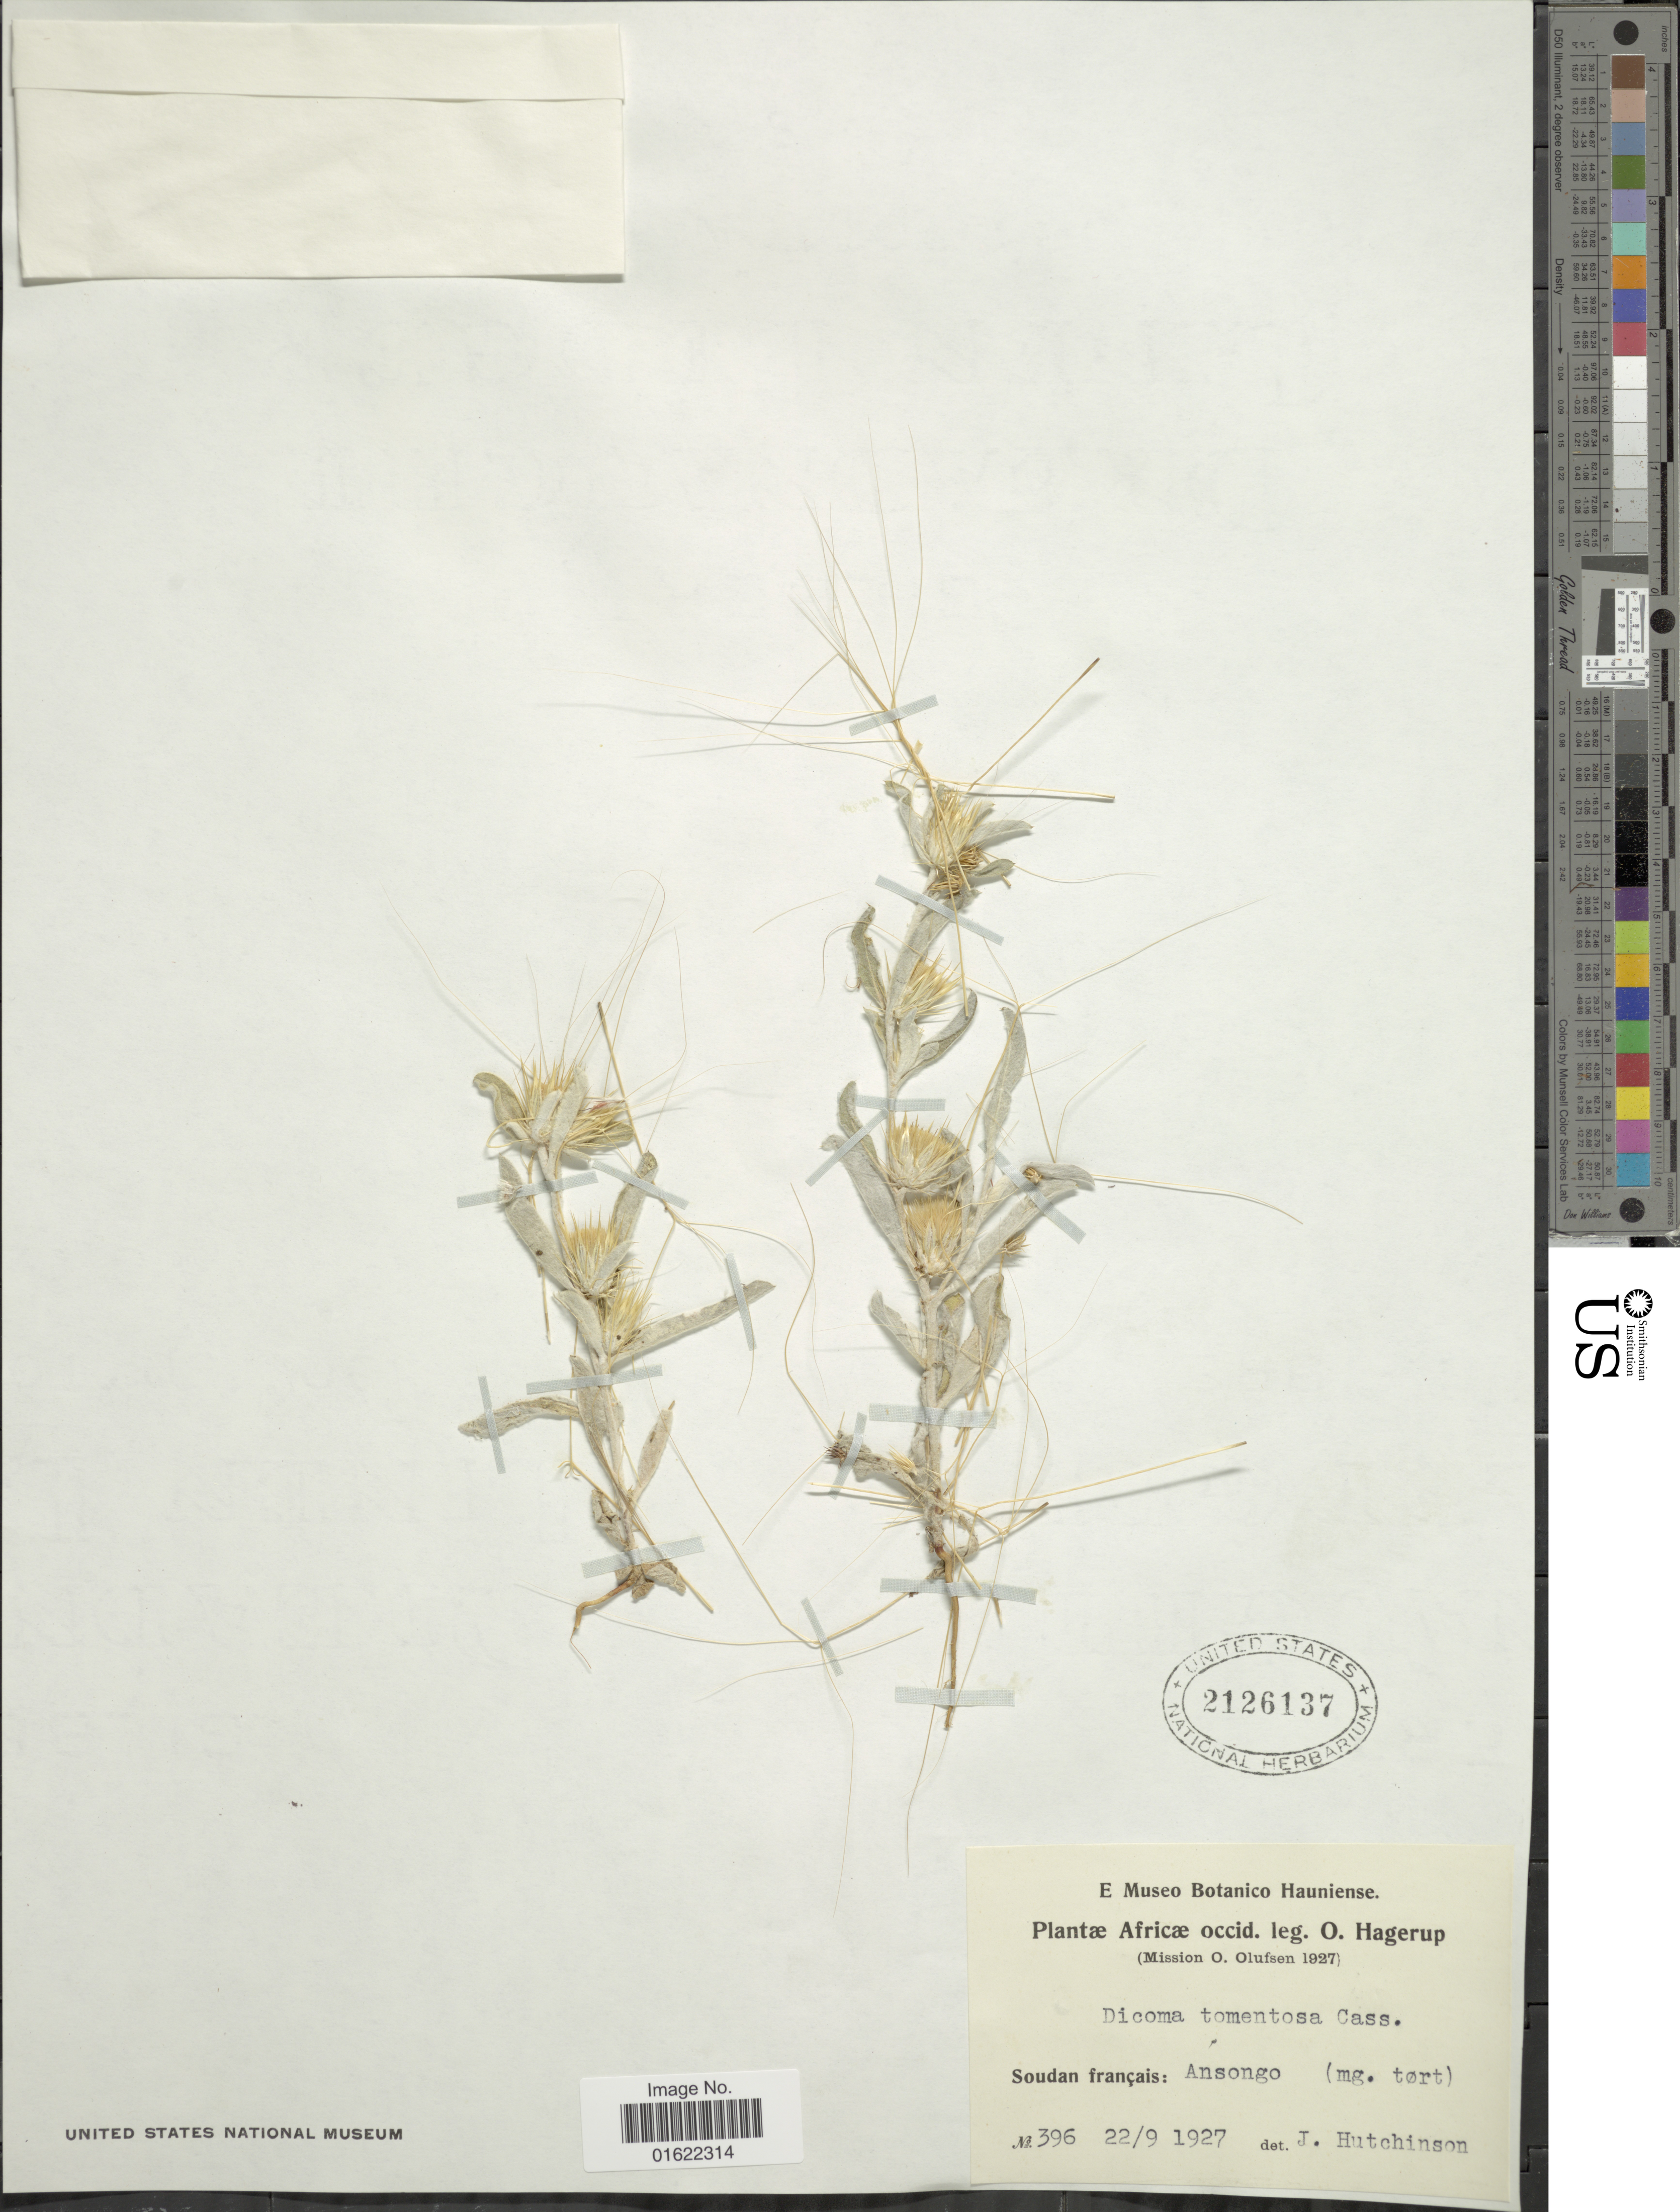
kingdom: Plantae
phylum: Tracheophyta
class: Magnoliopsida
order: Asterales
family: Asteraceae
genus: Dicoma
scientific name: Dicoma tomentosa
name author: Cass.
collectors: J. Hutchinson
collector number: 396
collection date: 1927-09-22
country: Sudan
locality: Soudan francias: Ansongo (mg. tort)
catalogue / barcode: US 2126137